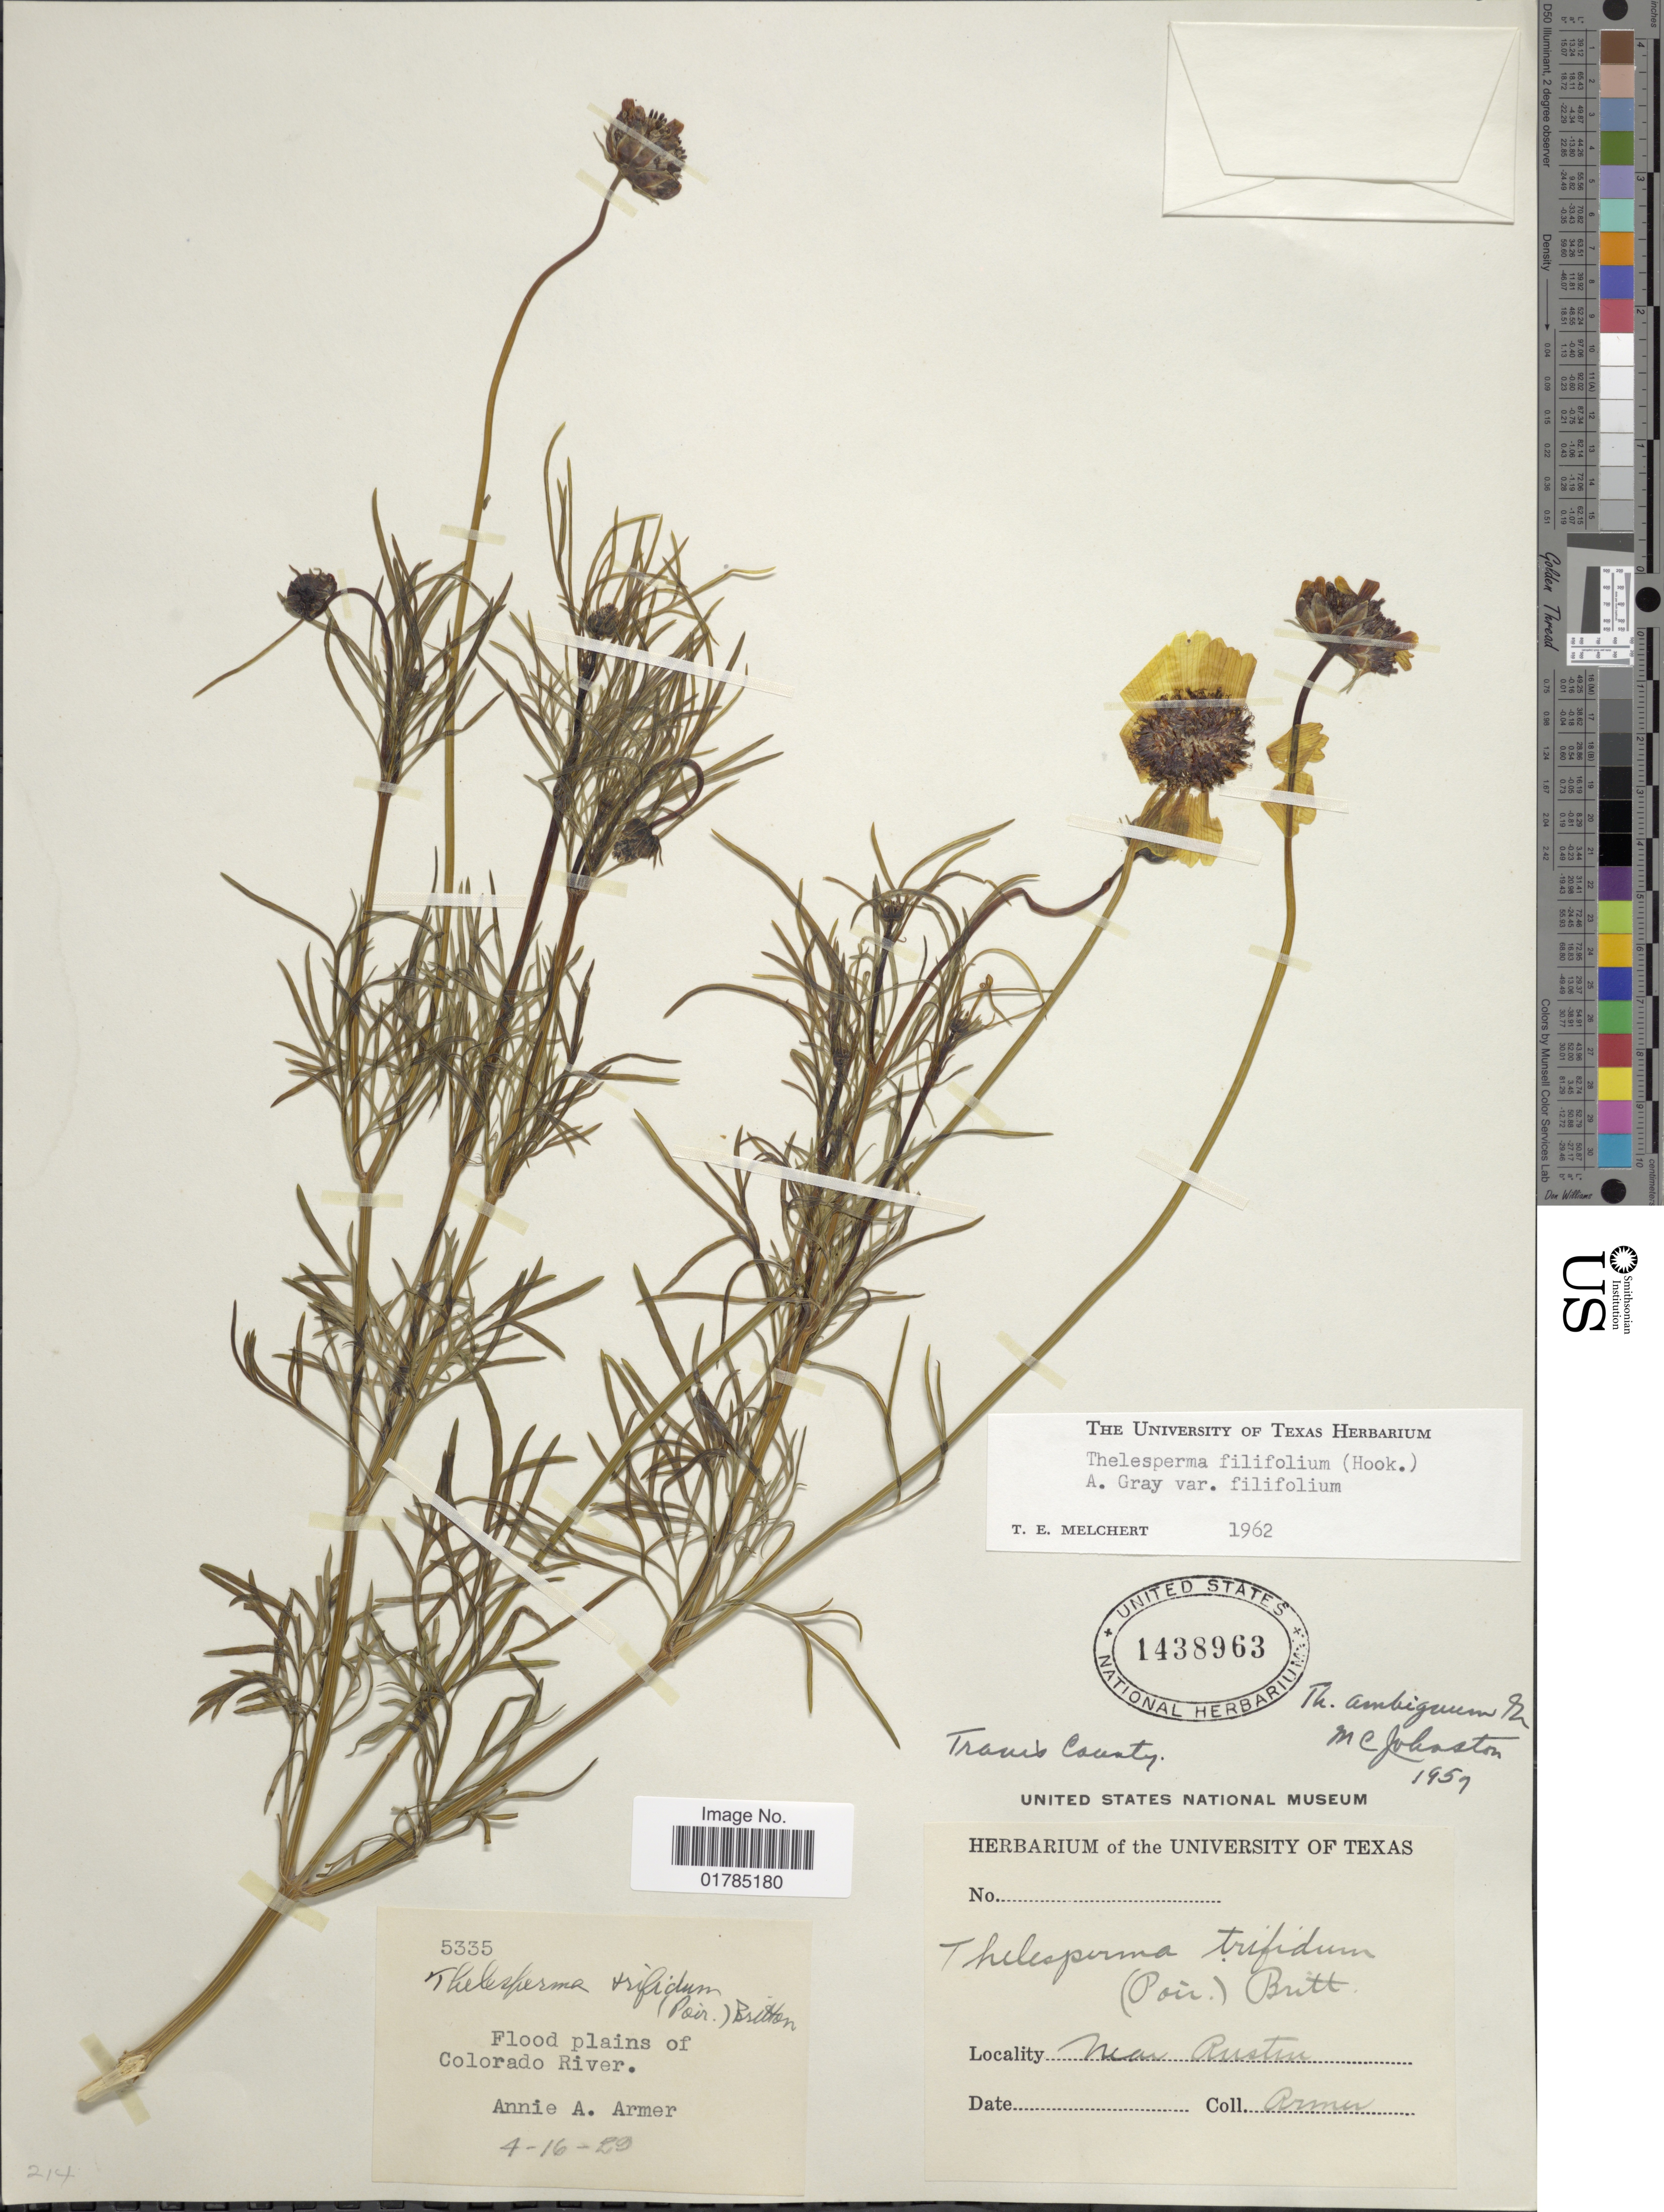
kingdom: Plantae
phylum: Tracheophyta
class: Magnoliopsida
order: Asterales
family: Asteraceae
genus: Thelesperma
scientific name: Thelesperma filifolium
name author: (Hook.) A. Gray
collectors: A. Armer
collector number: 5335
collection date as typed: Transcribed d/m/y: 16/4/29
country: United States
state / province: Texas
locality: Flood plains of Colorado River, Near Austin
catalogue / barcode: US 1438963